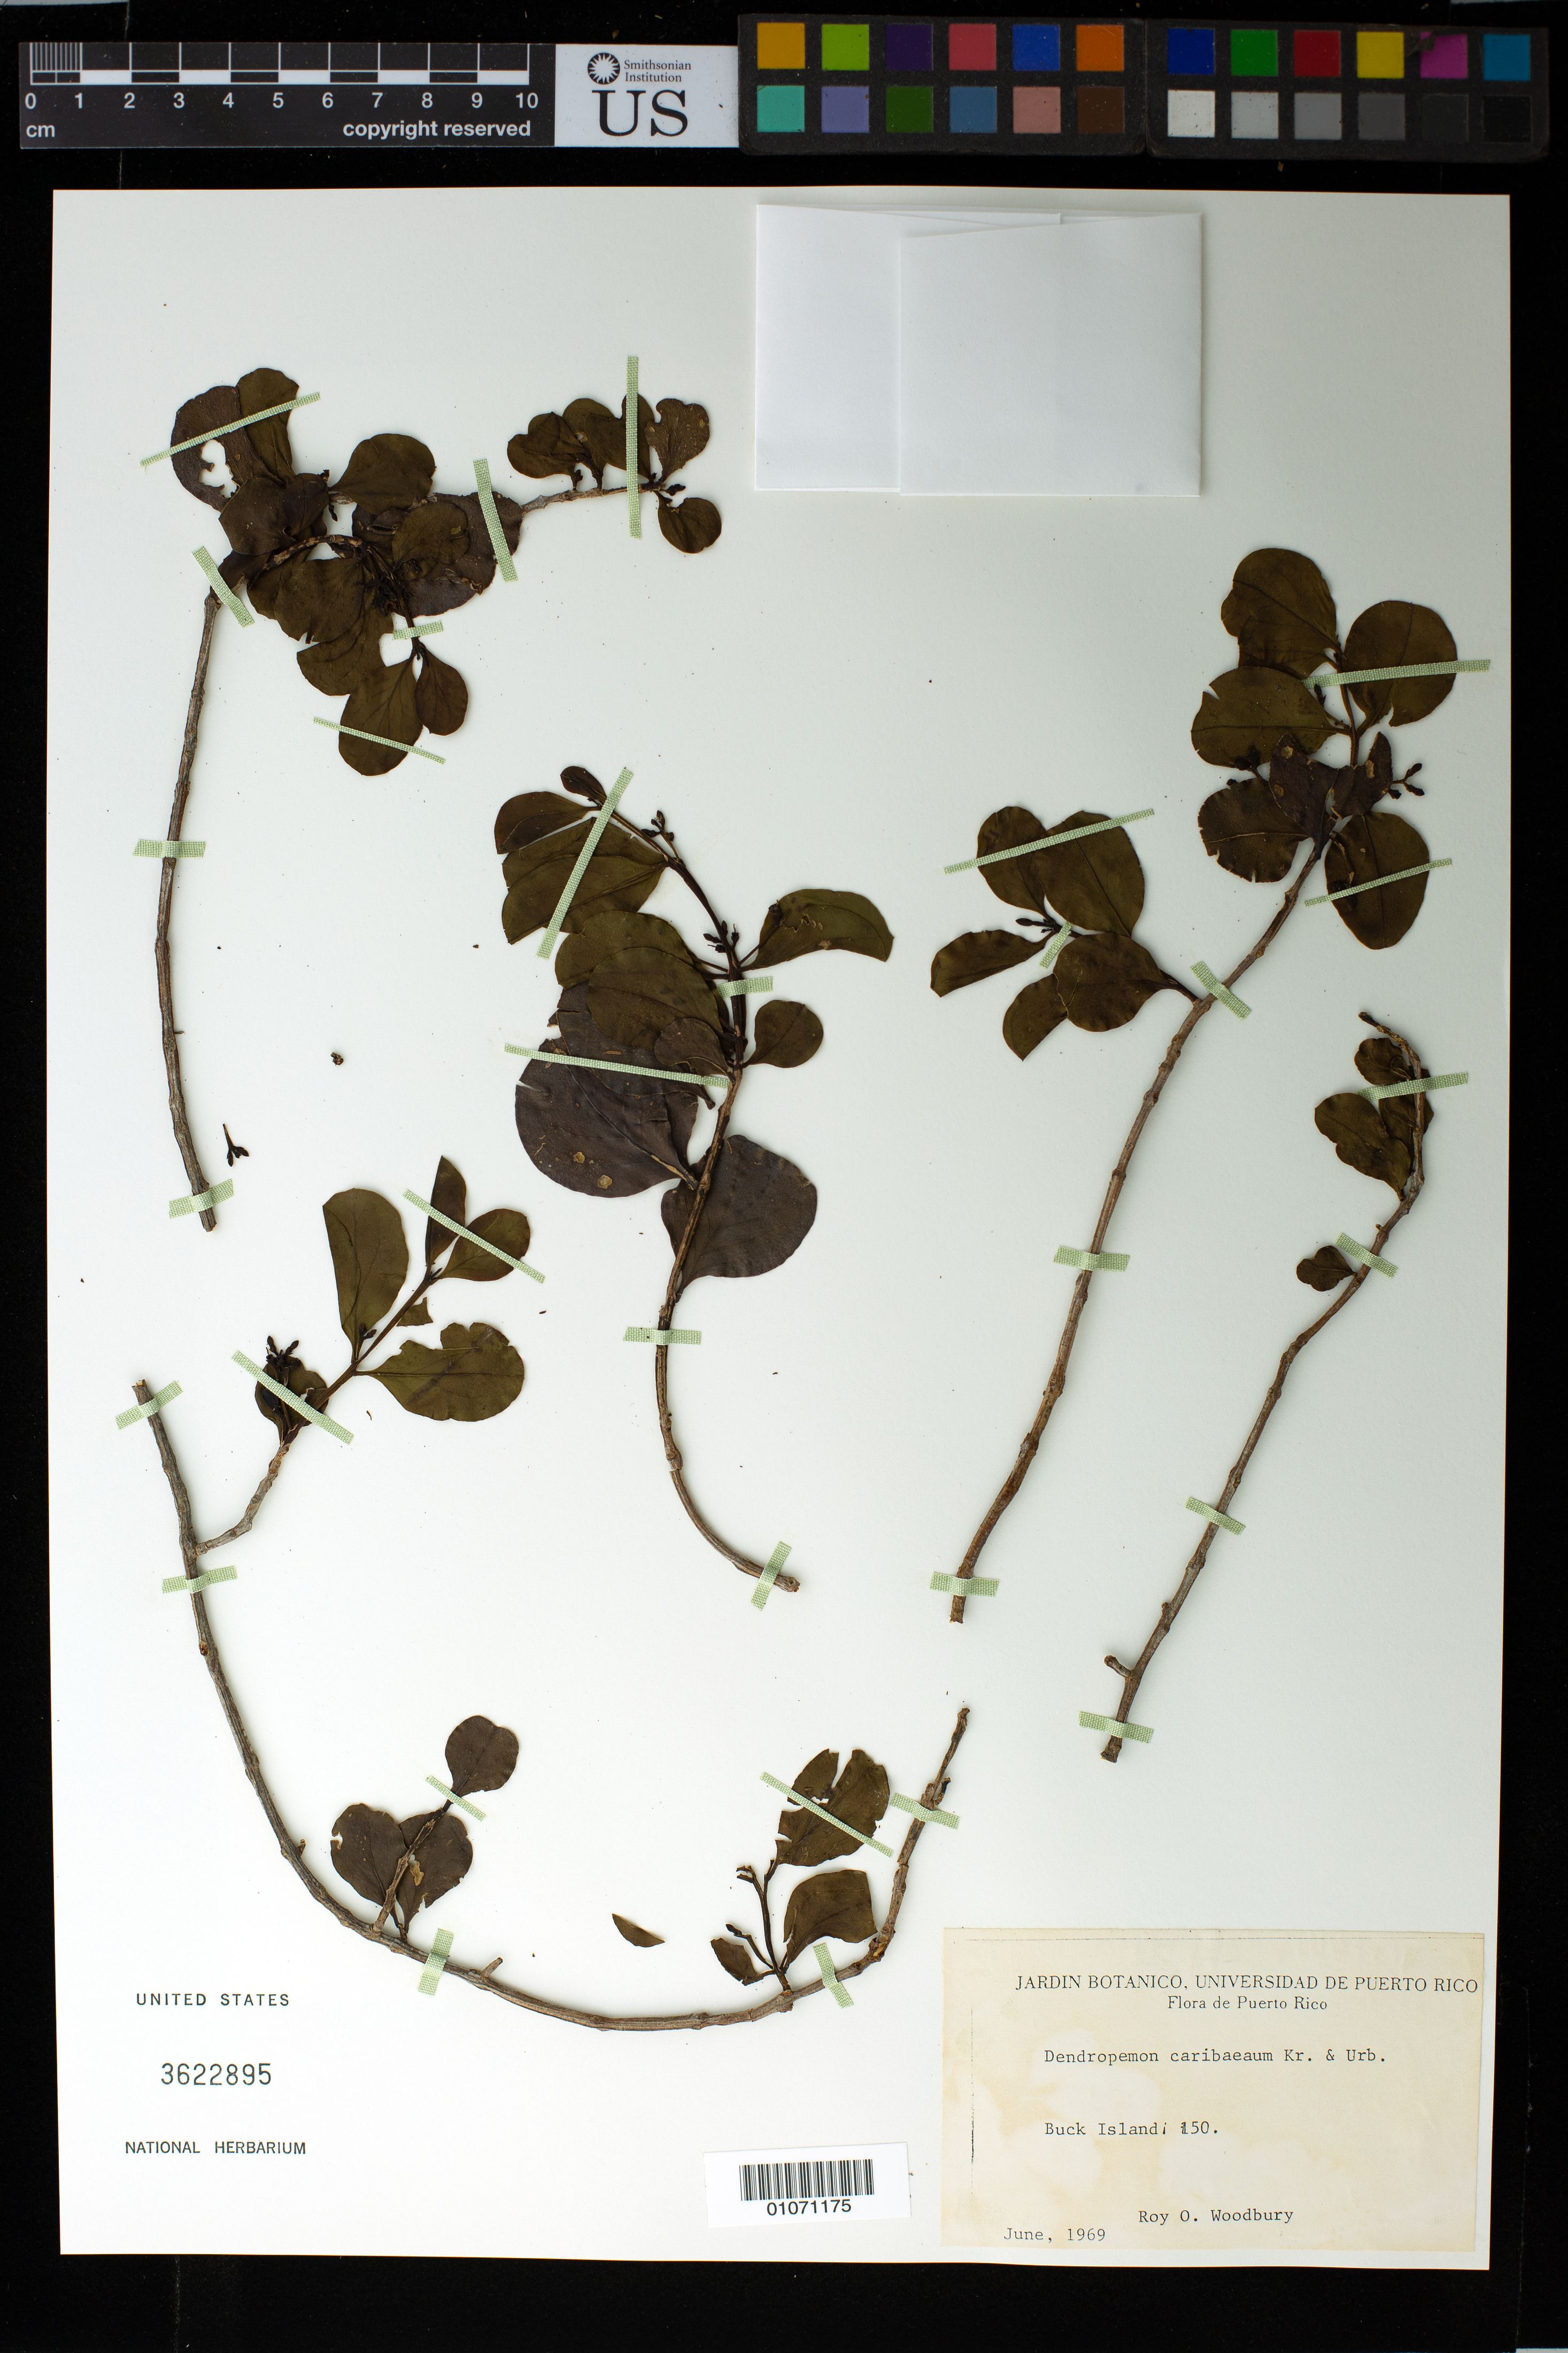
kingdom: Plantae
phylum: Tracheophyta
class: Magnoliopsida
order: Santalales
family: Loranthaceae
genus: Dendropemon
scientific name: Dendropemon caribaeus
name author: Krug & Urb.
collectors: R. O. Woodbury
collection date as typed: Jun 1969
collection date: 1969-06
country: Puerto Rico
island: Buck I.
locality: I 50 [?]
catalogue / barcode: US 3622895